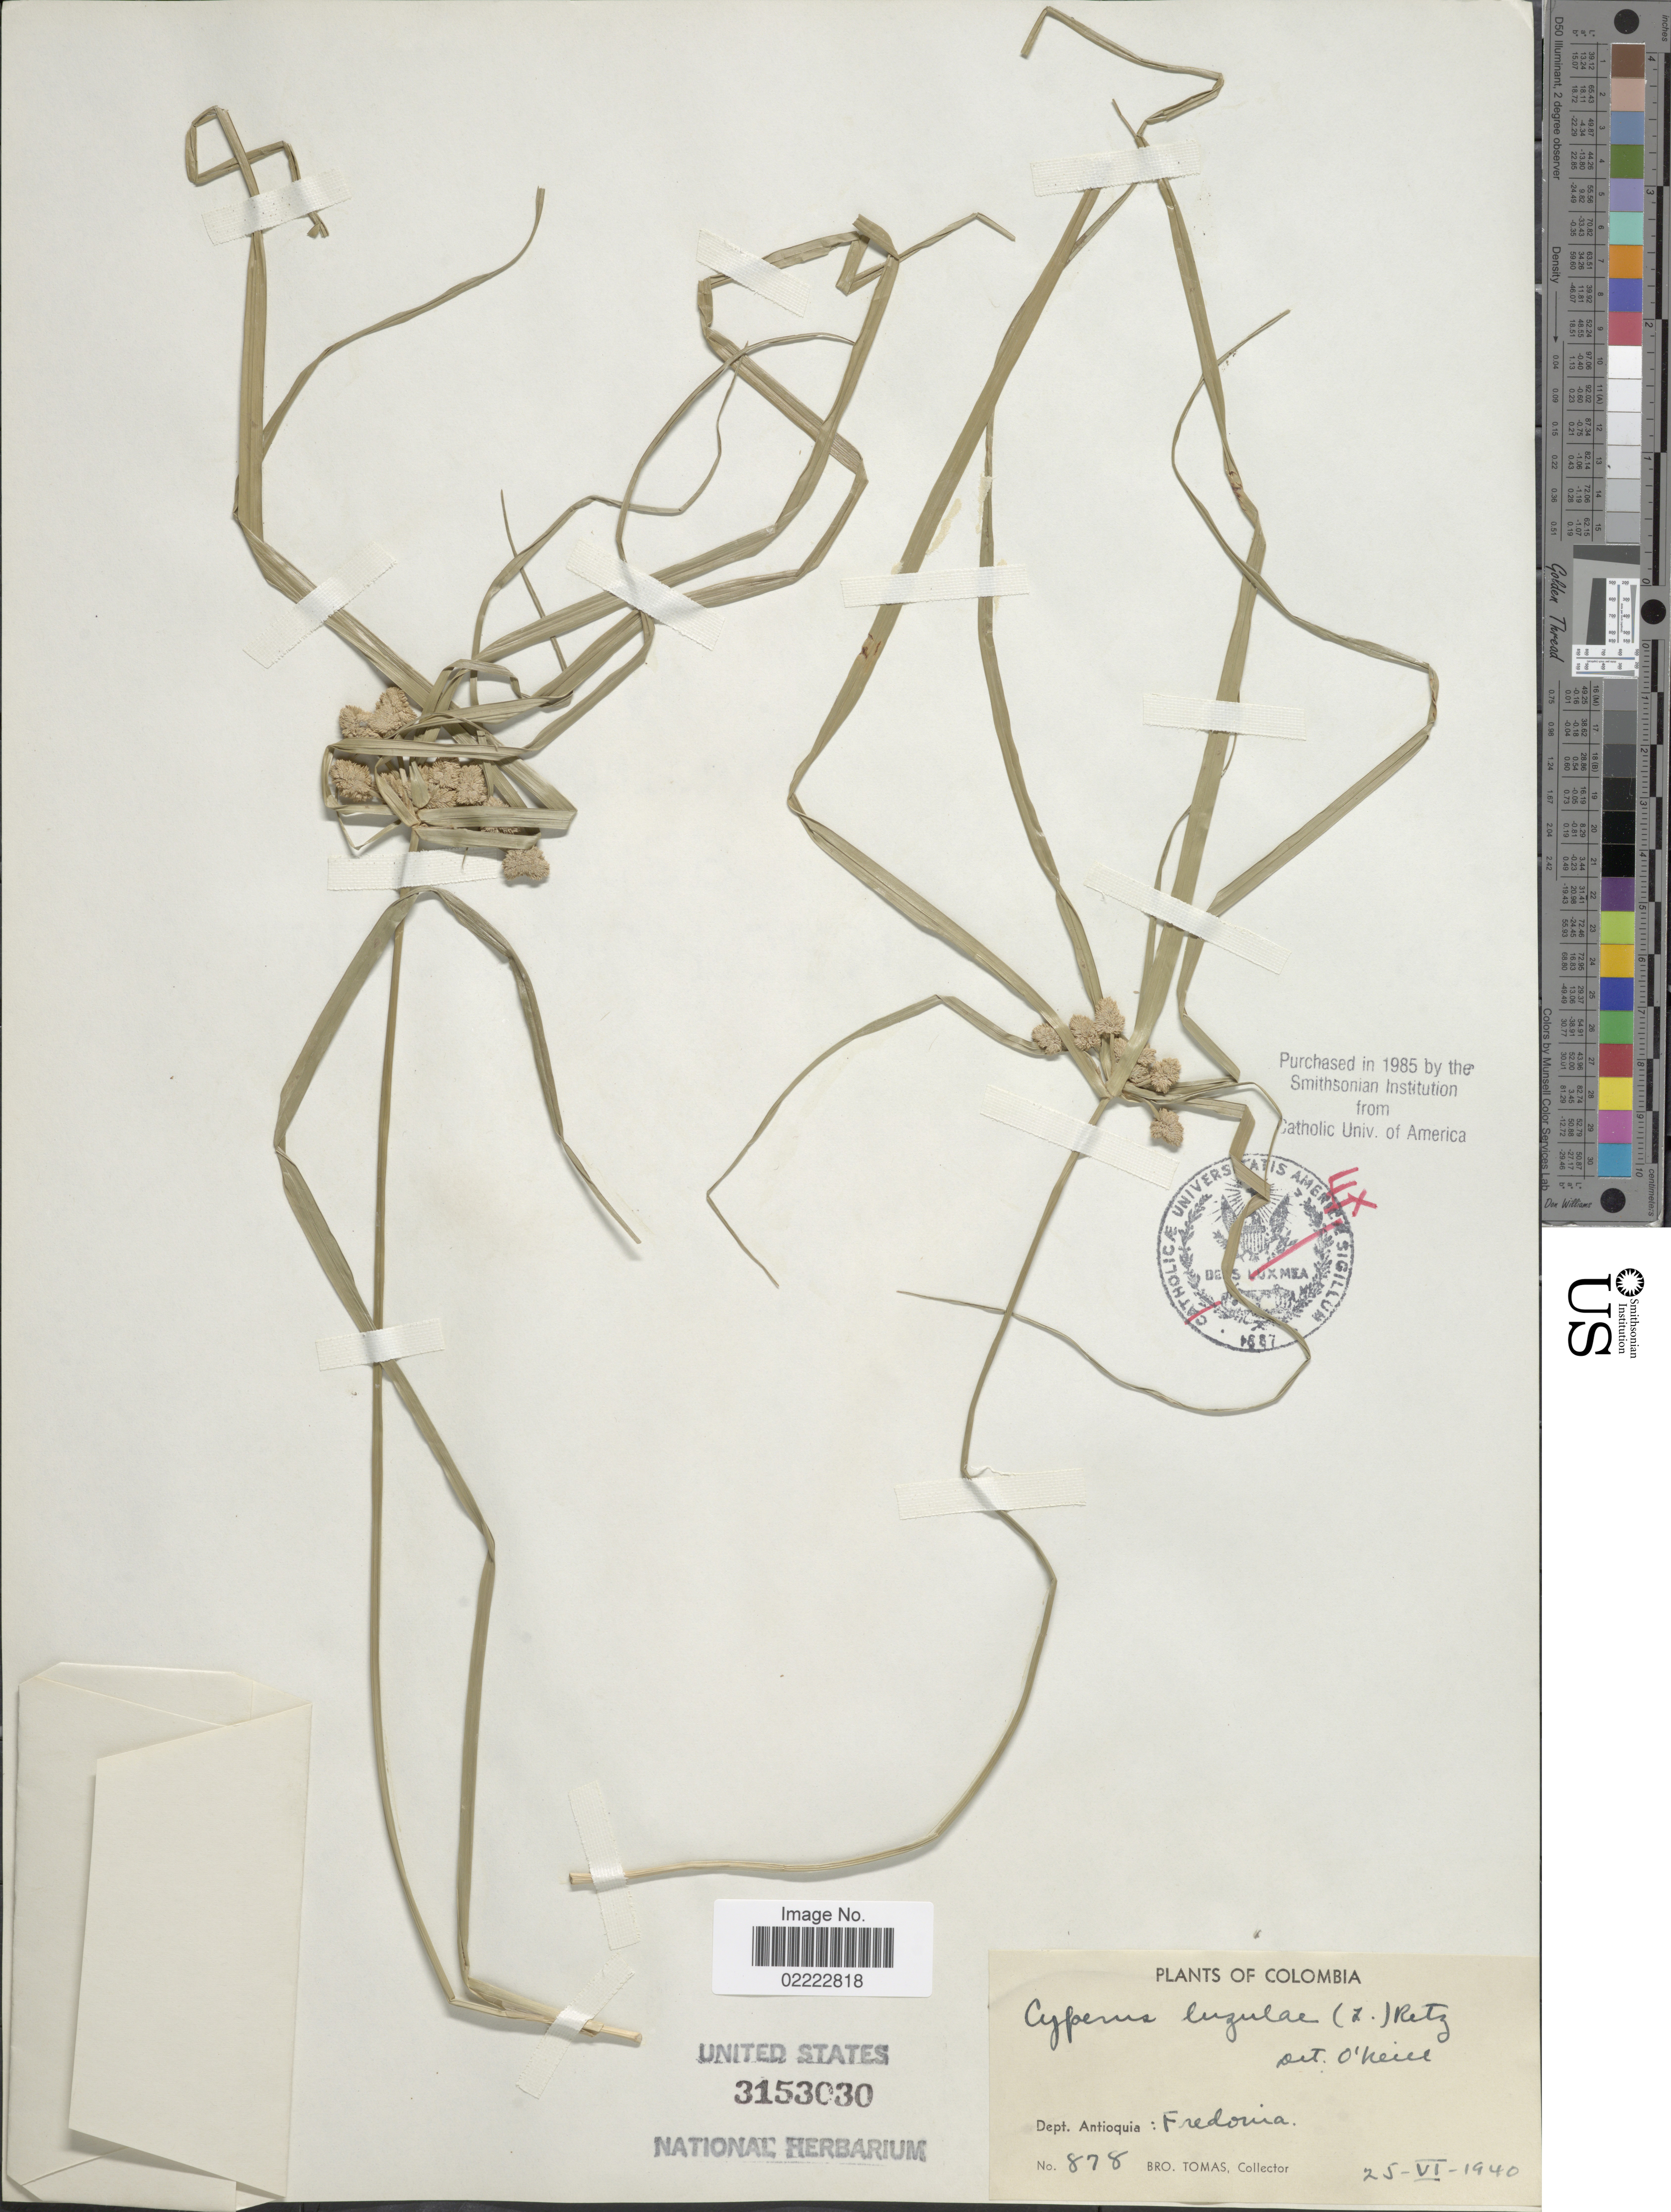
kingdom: Plantae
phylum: Tracheophyta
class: Liliopsida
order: Poales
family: Cyperaceae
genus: Cyperus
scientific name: Cyperus luzulae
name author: (L.) Rottb. ex Retz.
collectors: B. Tomas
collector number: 878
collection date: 1940-06-25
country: Colombia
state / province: Antioquia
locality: Fredonia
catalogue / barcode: US 3153030